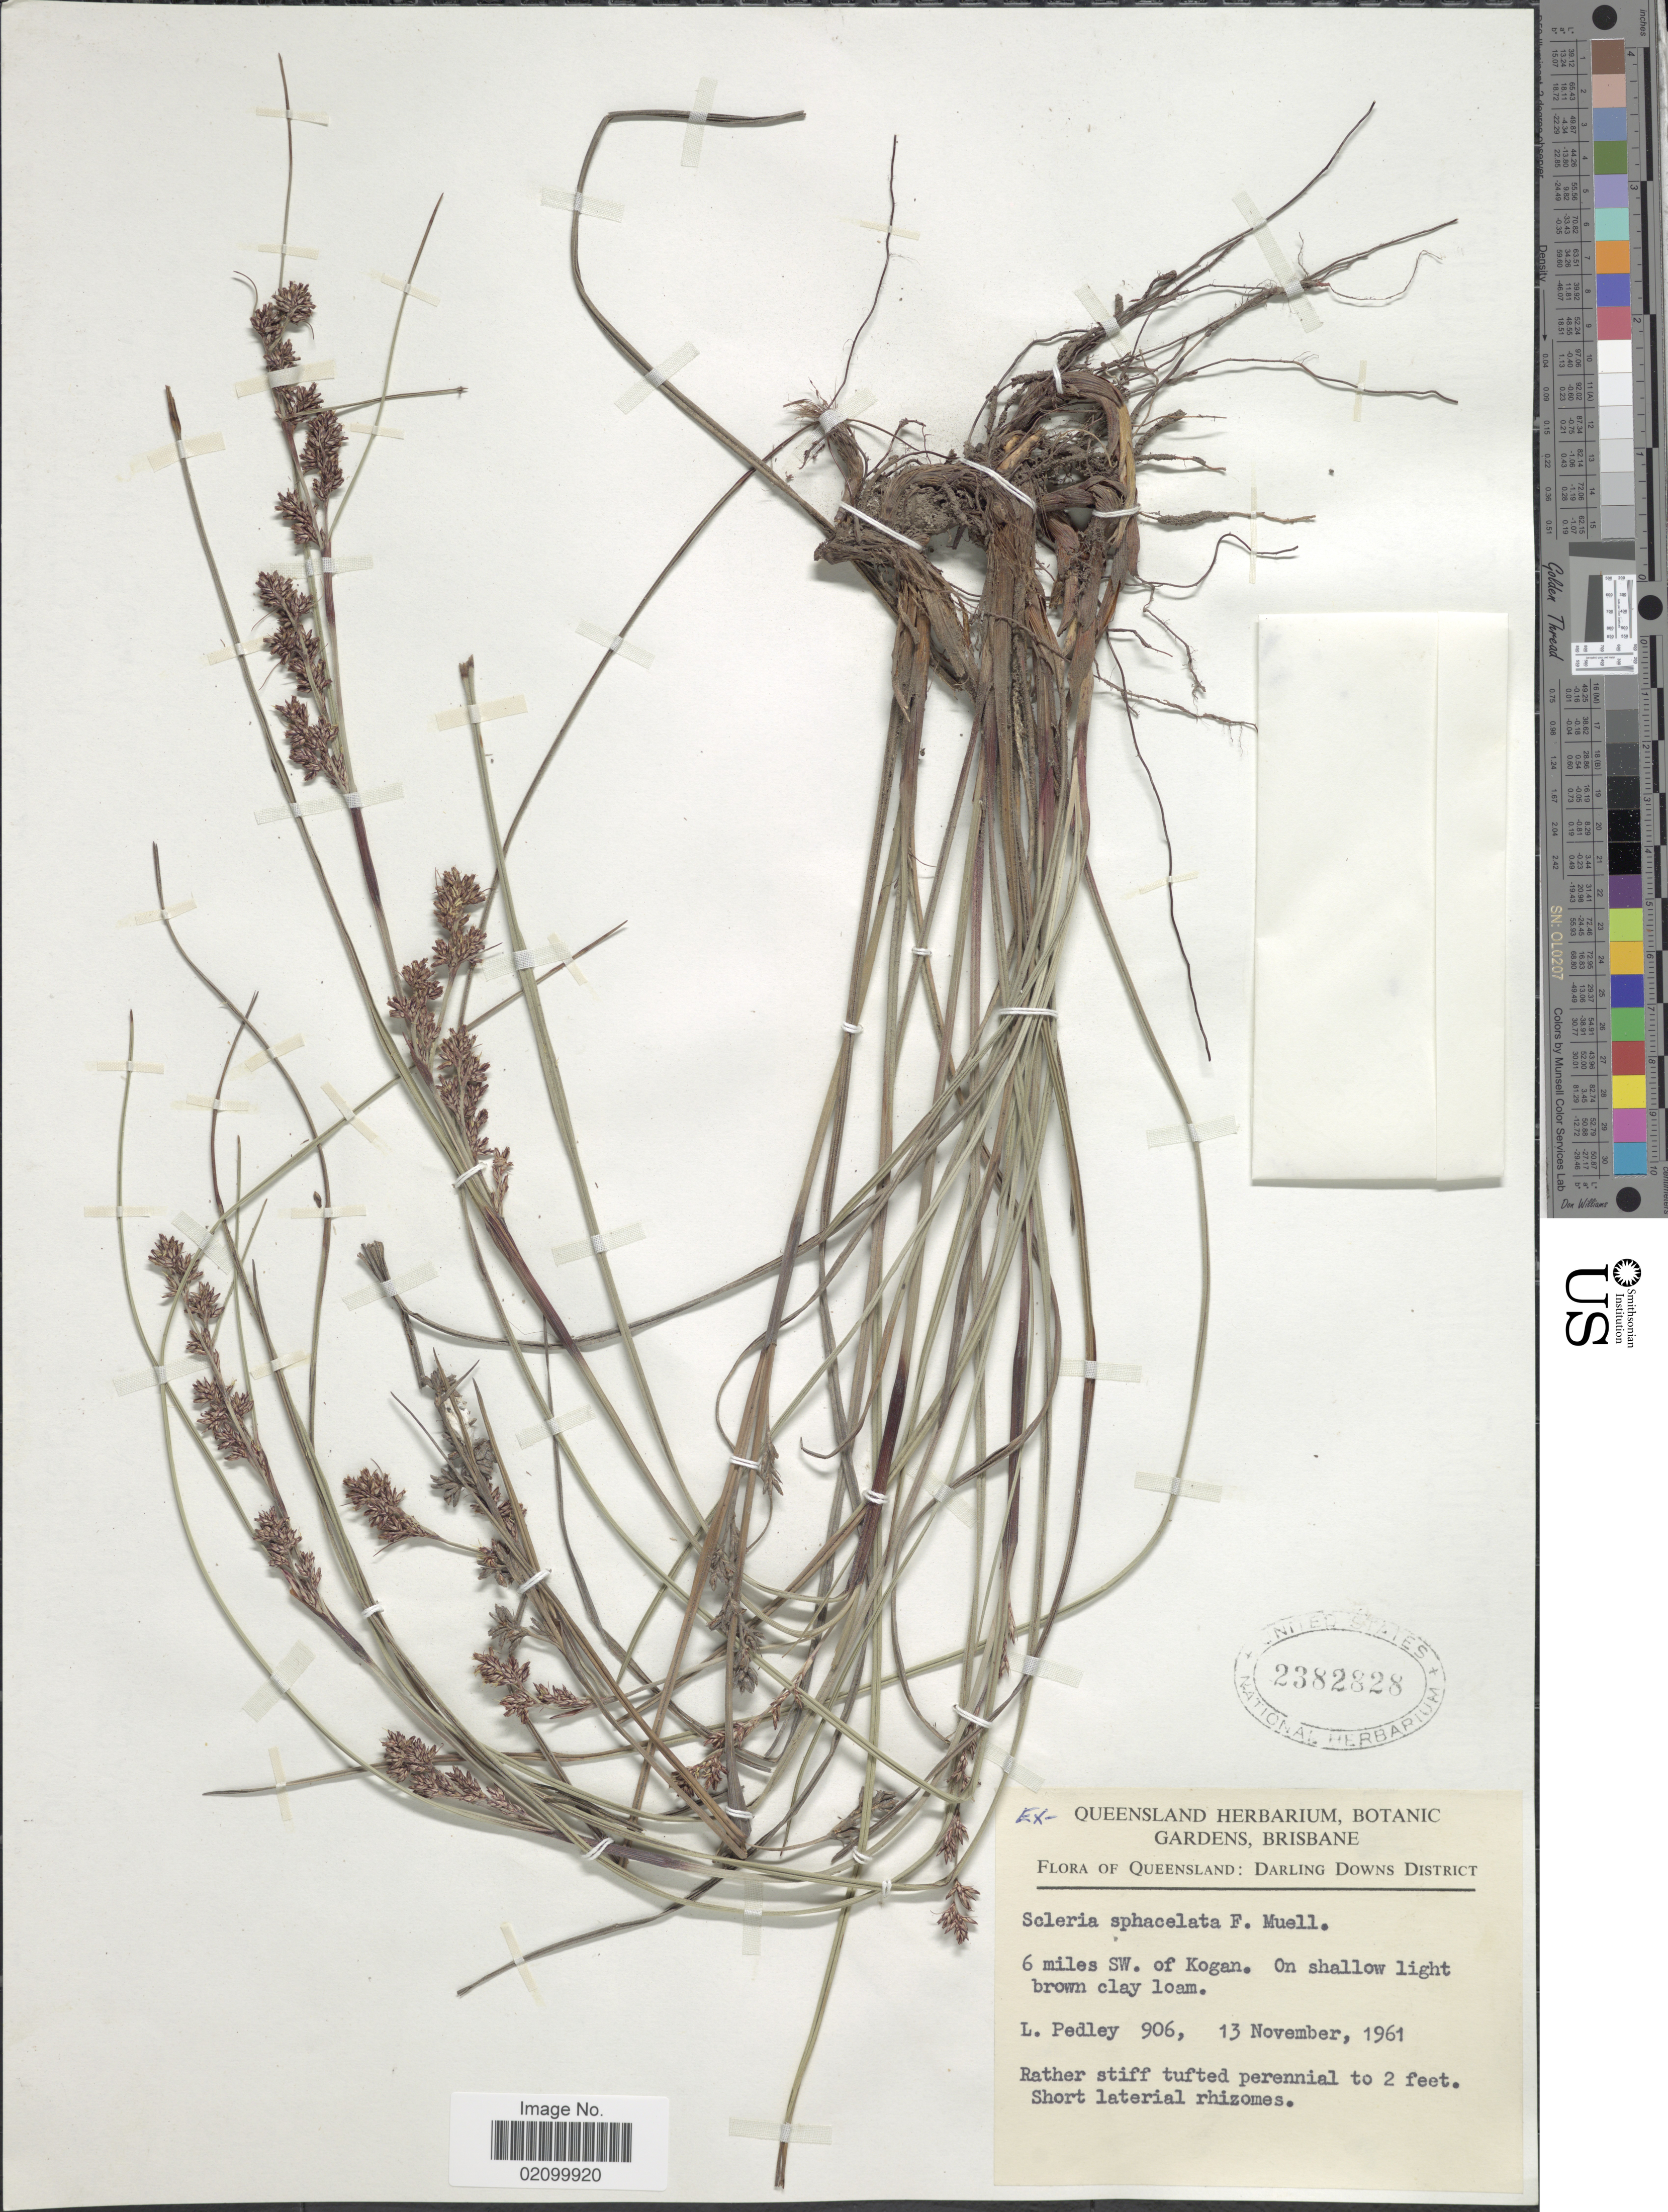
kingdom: Plantae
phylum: Tracheophyta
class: Liliopsida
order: Poales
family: Cyperaceae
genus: Scleria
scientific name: Scleria sphacelata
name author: F. Muell.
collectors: L. Pedley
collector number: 906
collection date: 1961-11-13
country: Australia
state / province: Queensland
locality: Darling Downs District, 6 miles SW, of Kogan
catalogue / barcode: US 2382828